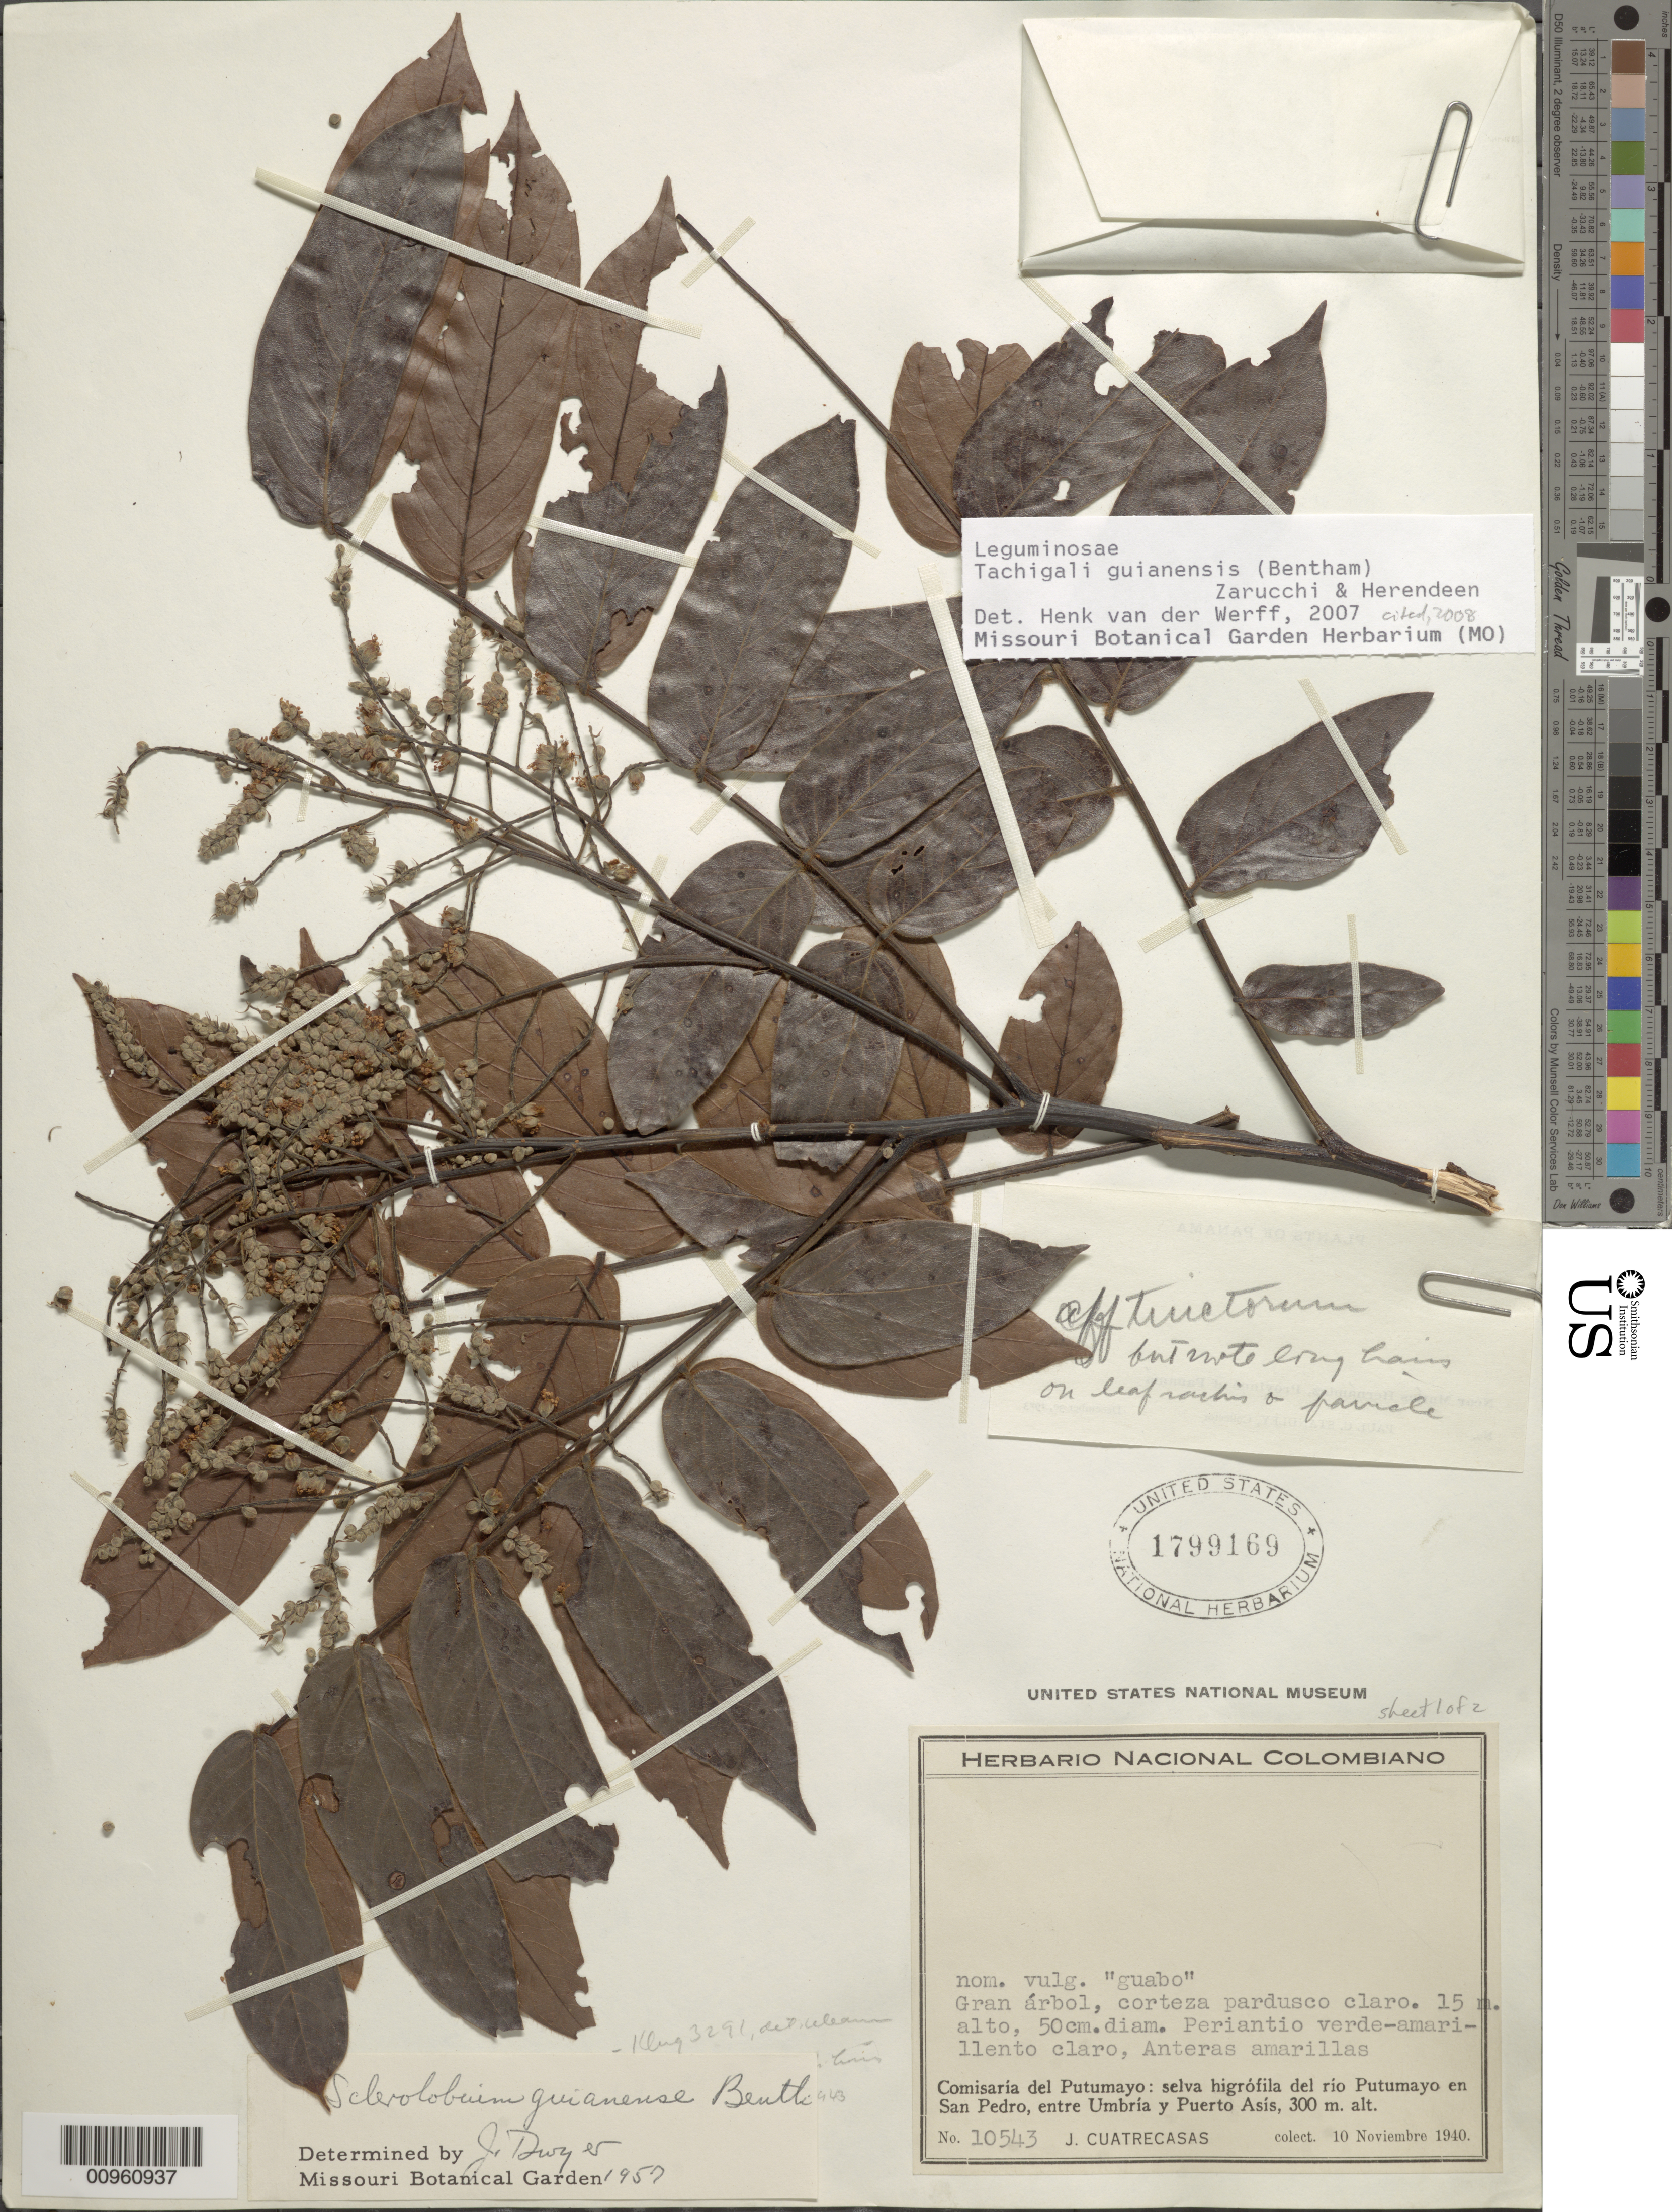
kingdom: Plantae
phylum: Tracheophyta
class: Magnoliopsida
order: Fabales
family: Fabaceae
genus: Tachigali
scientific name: Tachigali guianensis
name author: (Benth.) Zarucchi & Herend.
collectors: J. Cuatrecasas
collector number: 10543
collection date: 1940-11-10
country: Colombia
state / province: Putumayo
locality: Comisaria del Putumayo: selva higrofila del rio Putumayo en San Pedro, entre Umbria y Puerto Asis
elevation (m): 300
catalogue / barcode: US 1799169